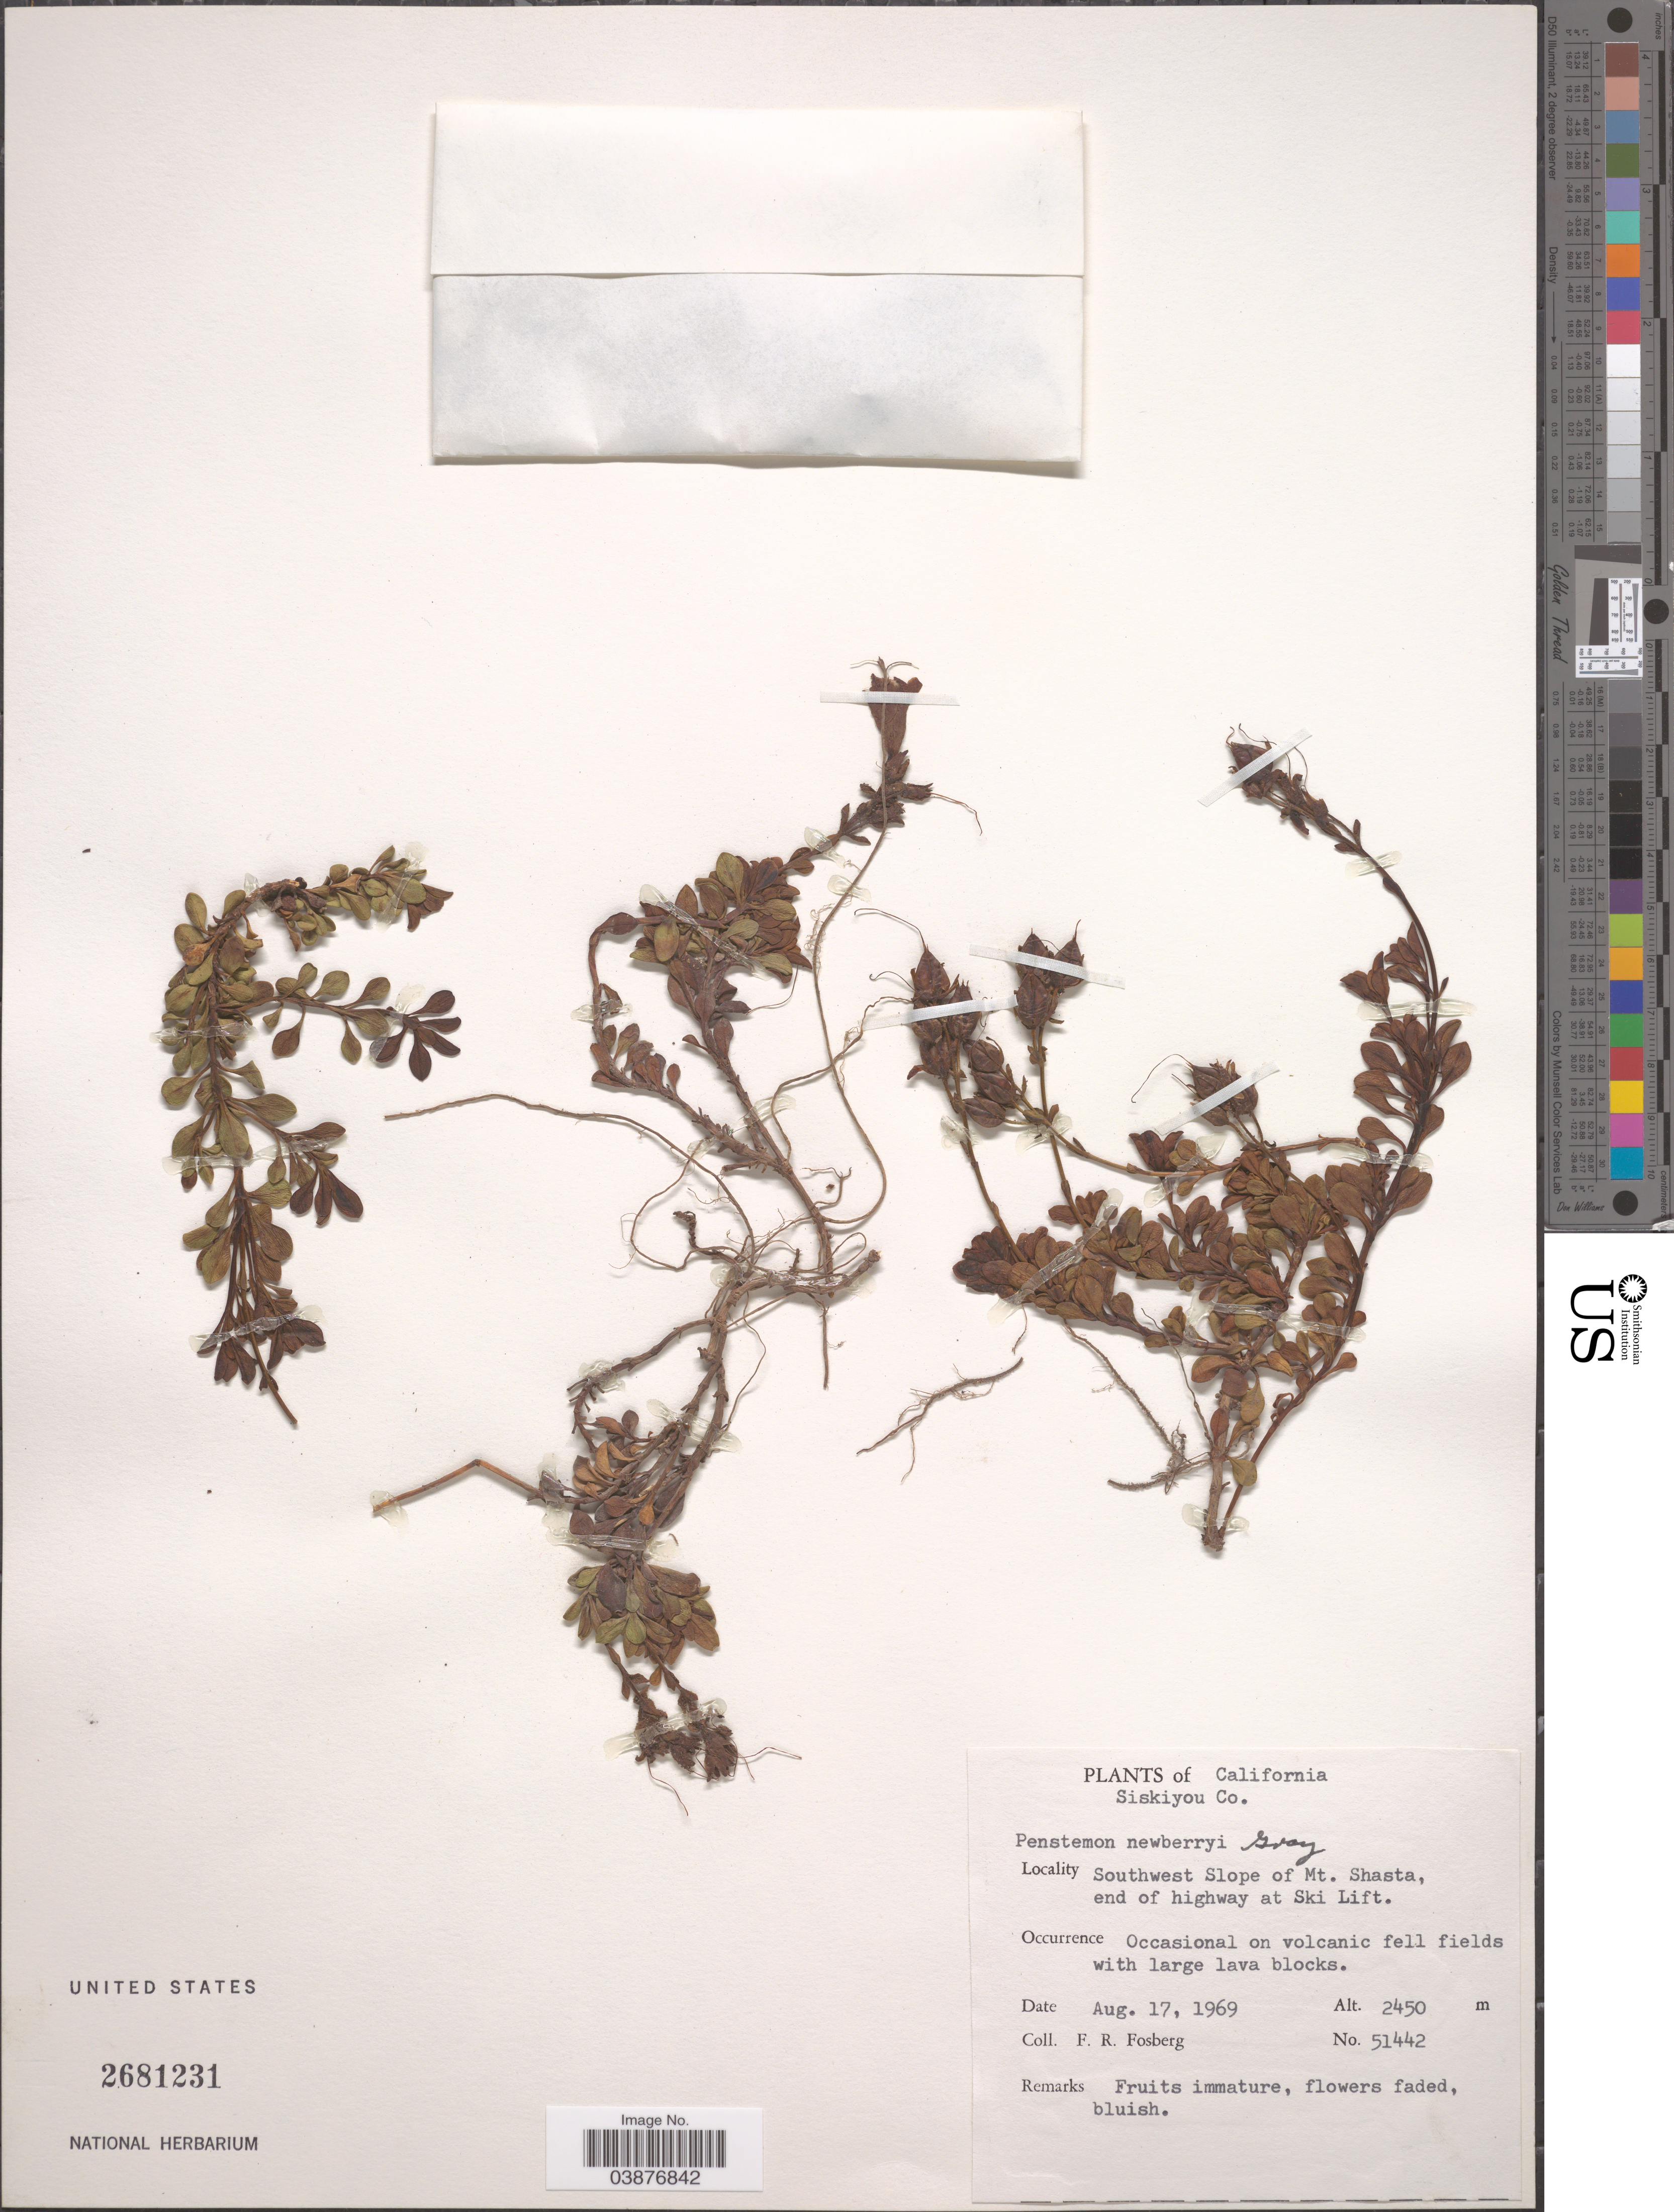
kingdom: Plantae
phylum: Tracheophyta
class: Magnoliopsida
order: Lamiales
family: Plantaginaceae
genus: Penstemon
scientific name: Penstemon newberryi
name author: A. Gray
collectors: F. R. Fosberg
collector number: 51442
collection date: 1969-08-17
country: United States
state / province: California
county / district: Siskiyou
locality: Siskiyou Co. Southwest Slope of Mt. Shasta, end of highway at Ski Lift.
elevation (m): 2450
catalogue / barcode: US 2681231